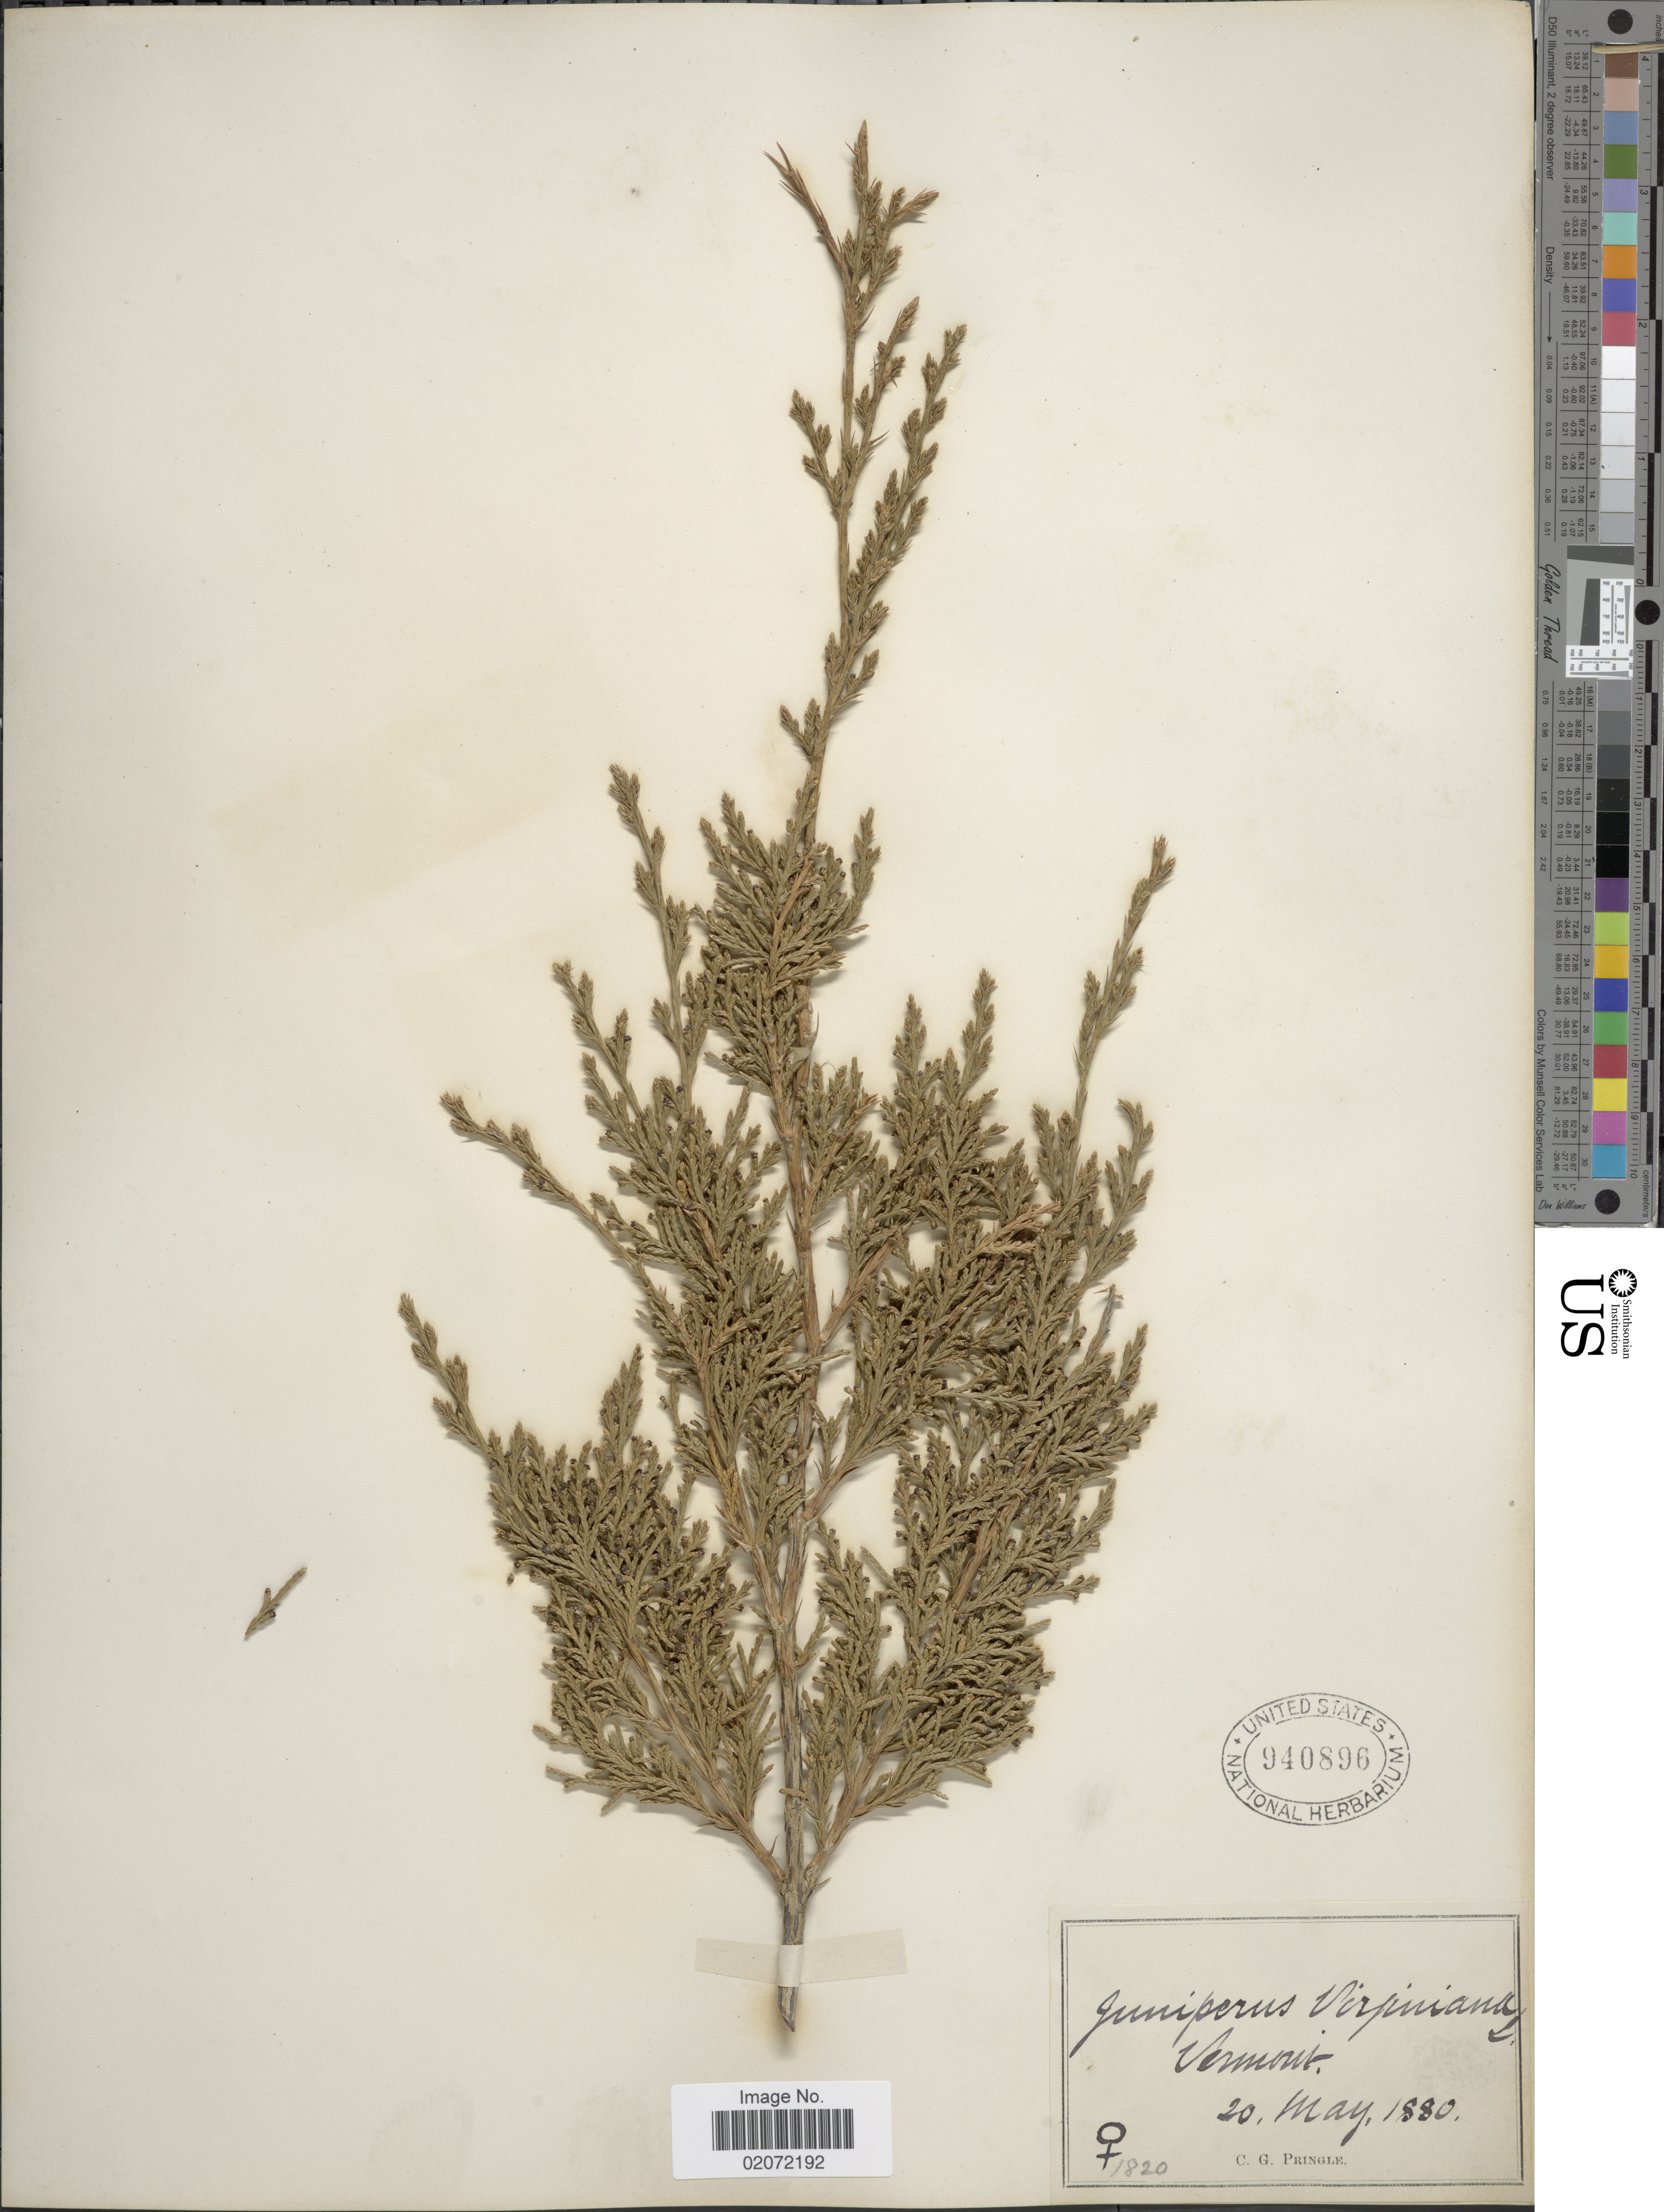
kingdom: Plantae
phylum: Tracheophyta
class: Pinopsida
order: Pinales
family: Cupressaceae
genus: Juniperus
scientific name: Juniperus virginiana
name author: L.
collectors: C. G. Pringle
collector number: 1820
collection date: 1880-05-20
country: United States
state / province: Vermont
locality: Vermont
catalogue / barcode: US 940896